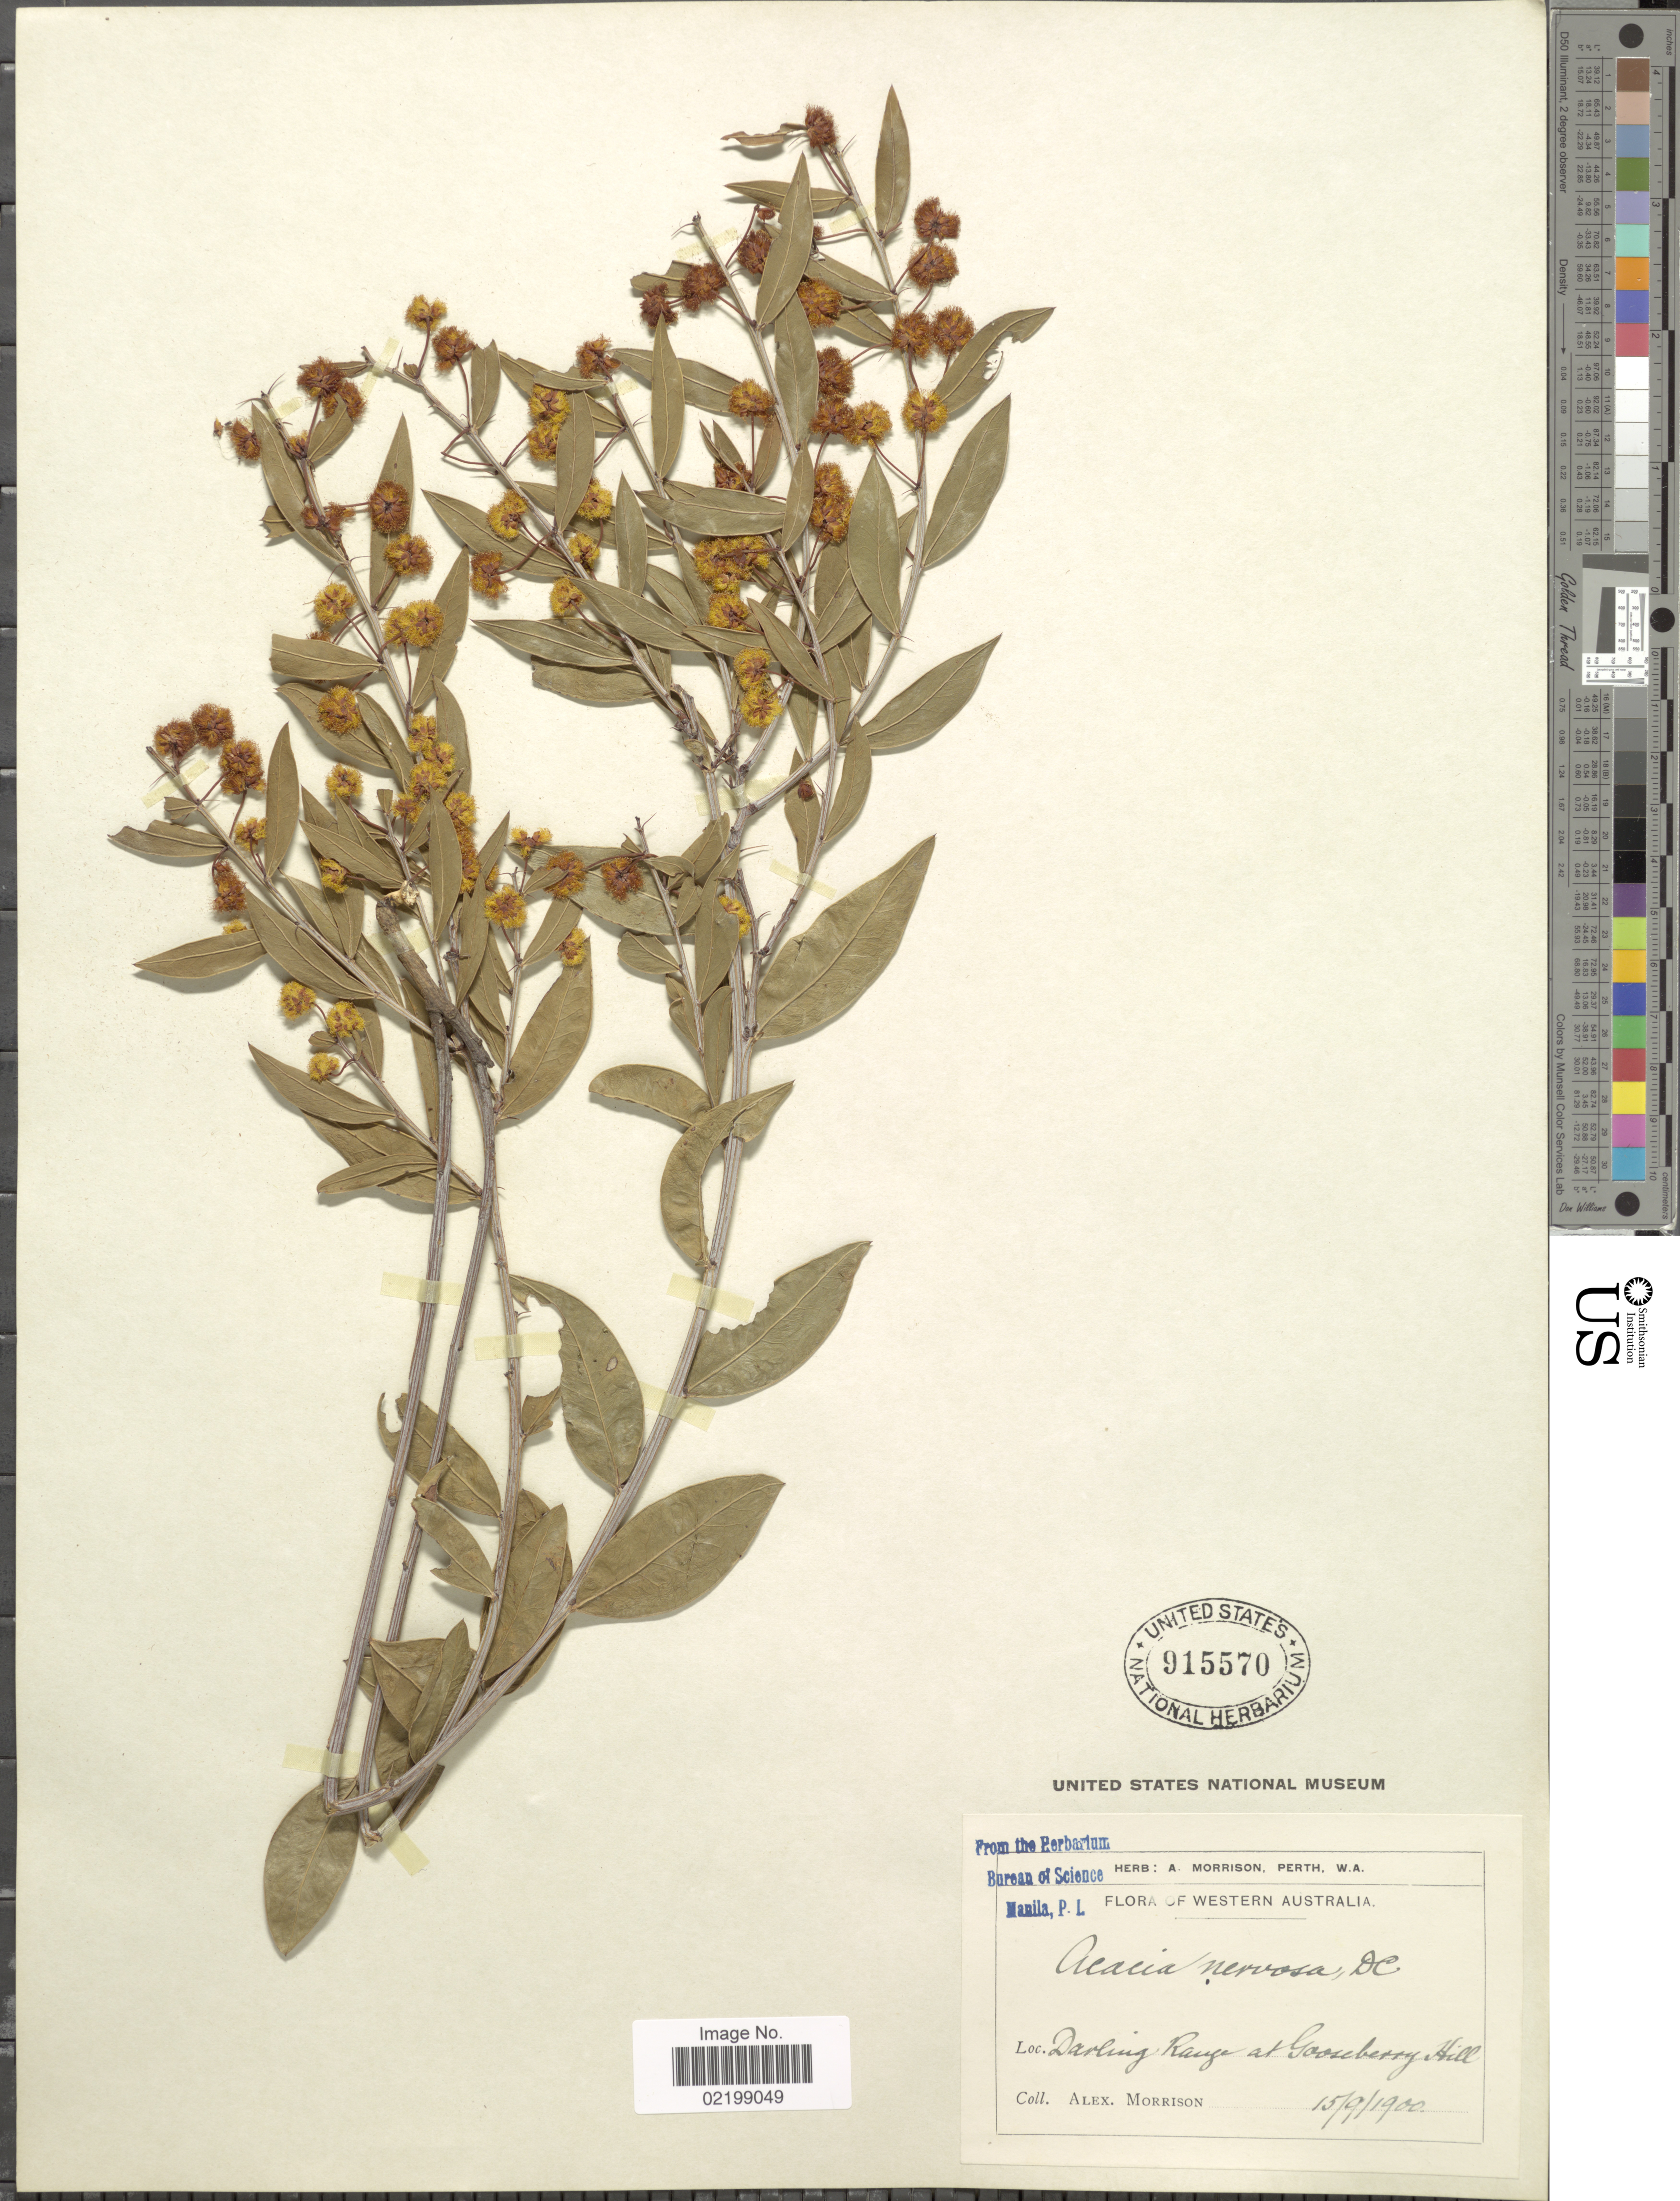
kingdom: Plantae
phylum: Tracheophyta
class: Magnoliopsida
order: Fabales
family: Fabaceae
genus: Acacia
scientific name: Acacia nervosa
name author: DC.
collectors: A. Morrison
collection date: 1900-09-15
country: Australia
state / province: Western Australia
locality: Darling Range at Gooseberry Hill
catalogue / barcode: US 915570